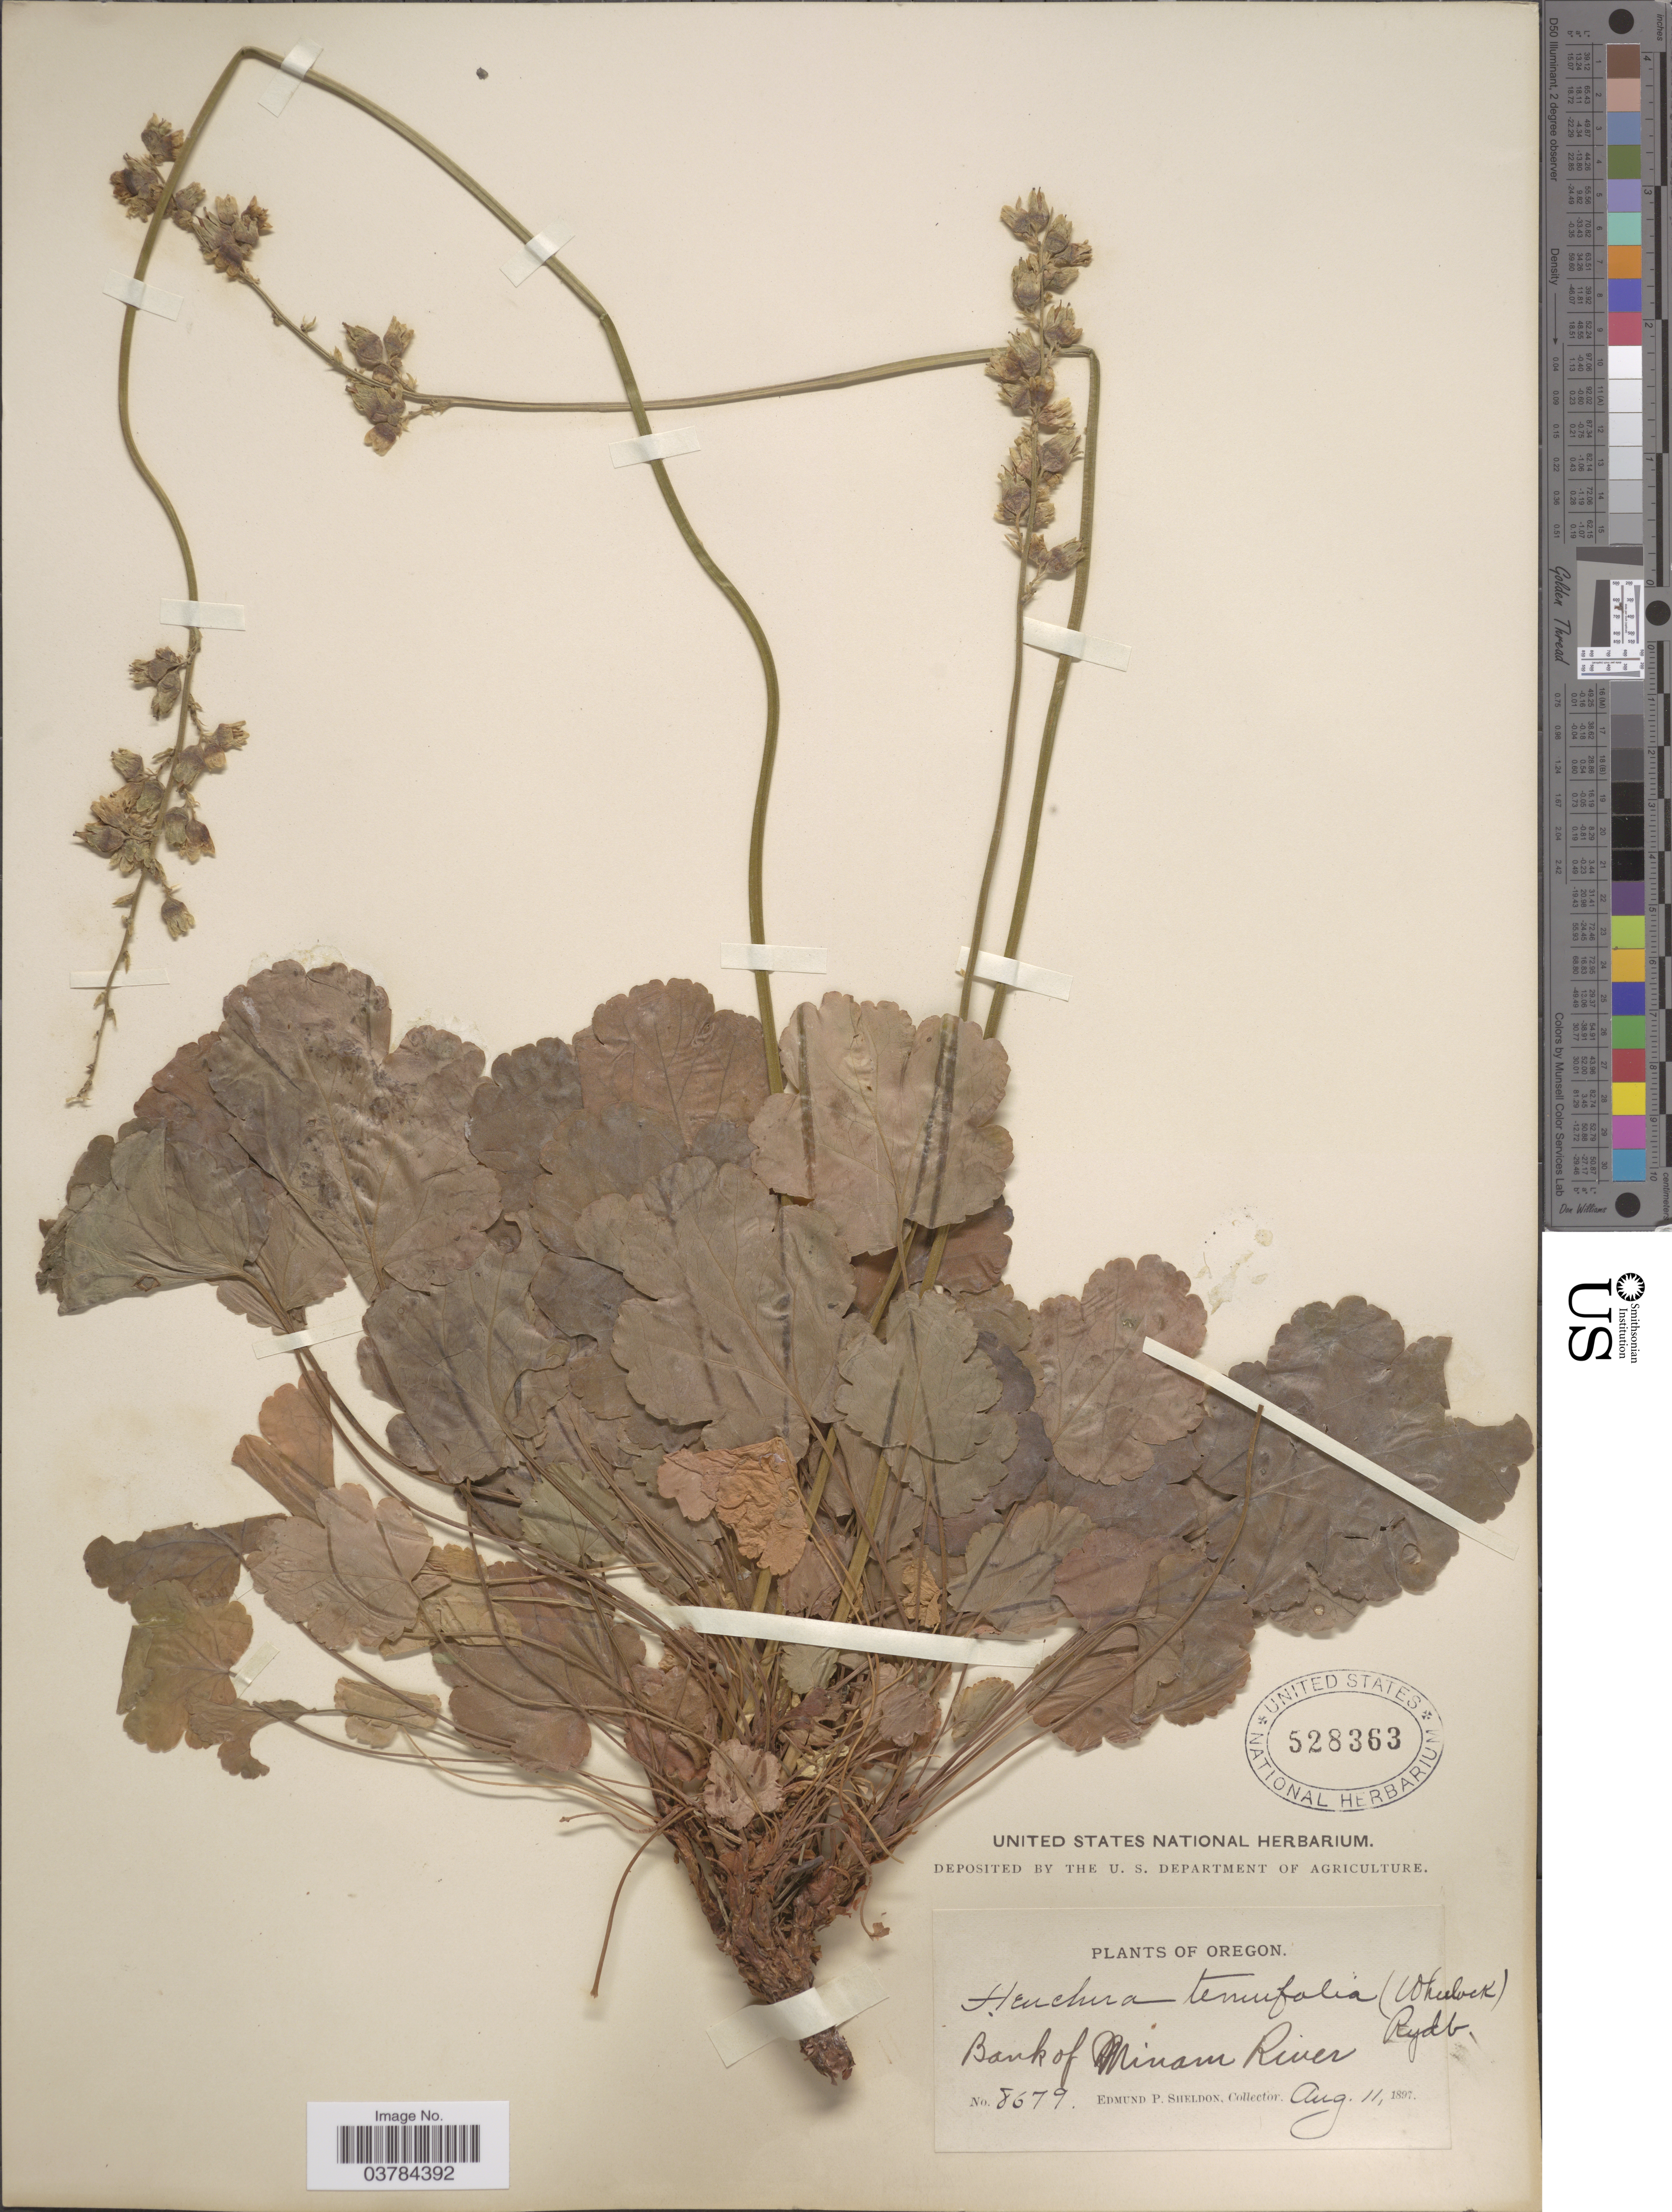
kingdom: Plantae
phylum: Tracheophyta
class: Magnoliopsida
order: Saxifragales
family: Saxifragaceae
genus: Heuchera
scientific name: Heuchera cylindrica var. glabella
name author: (Torr. & A. Gray) Wheelock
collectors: E. P. Sheldon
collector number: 8679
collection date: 1897-08-11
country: United States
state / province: Oregon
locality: Bank of Minam River.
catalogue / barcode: US 528363